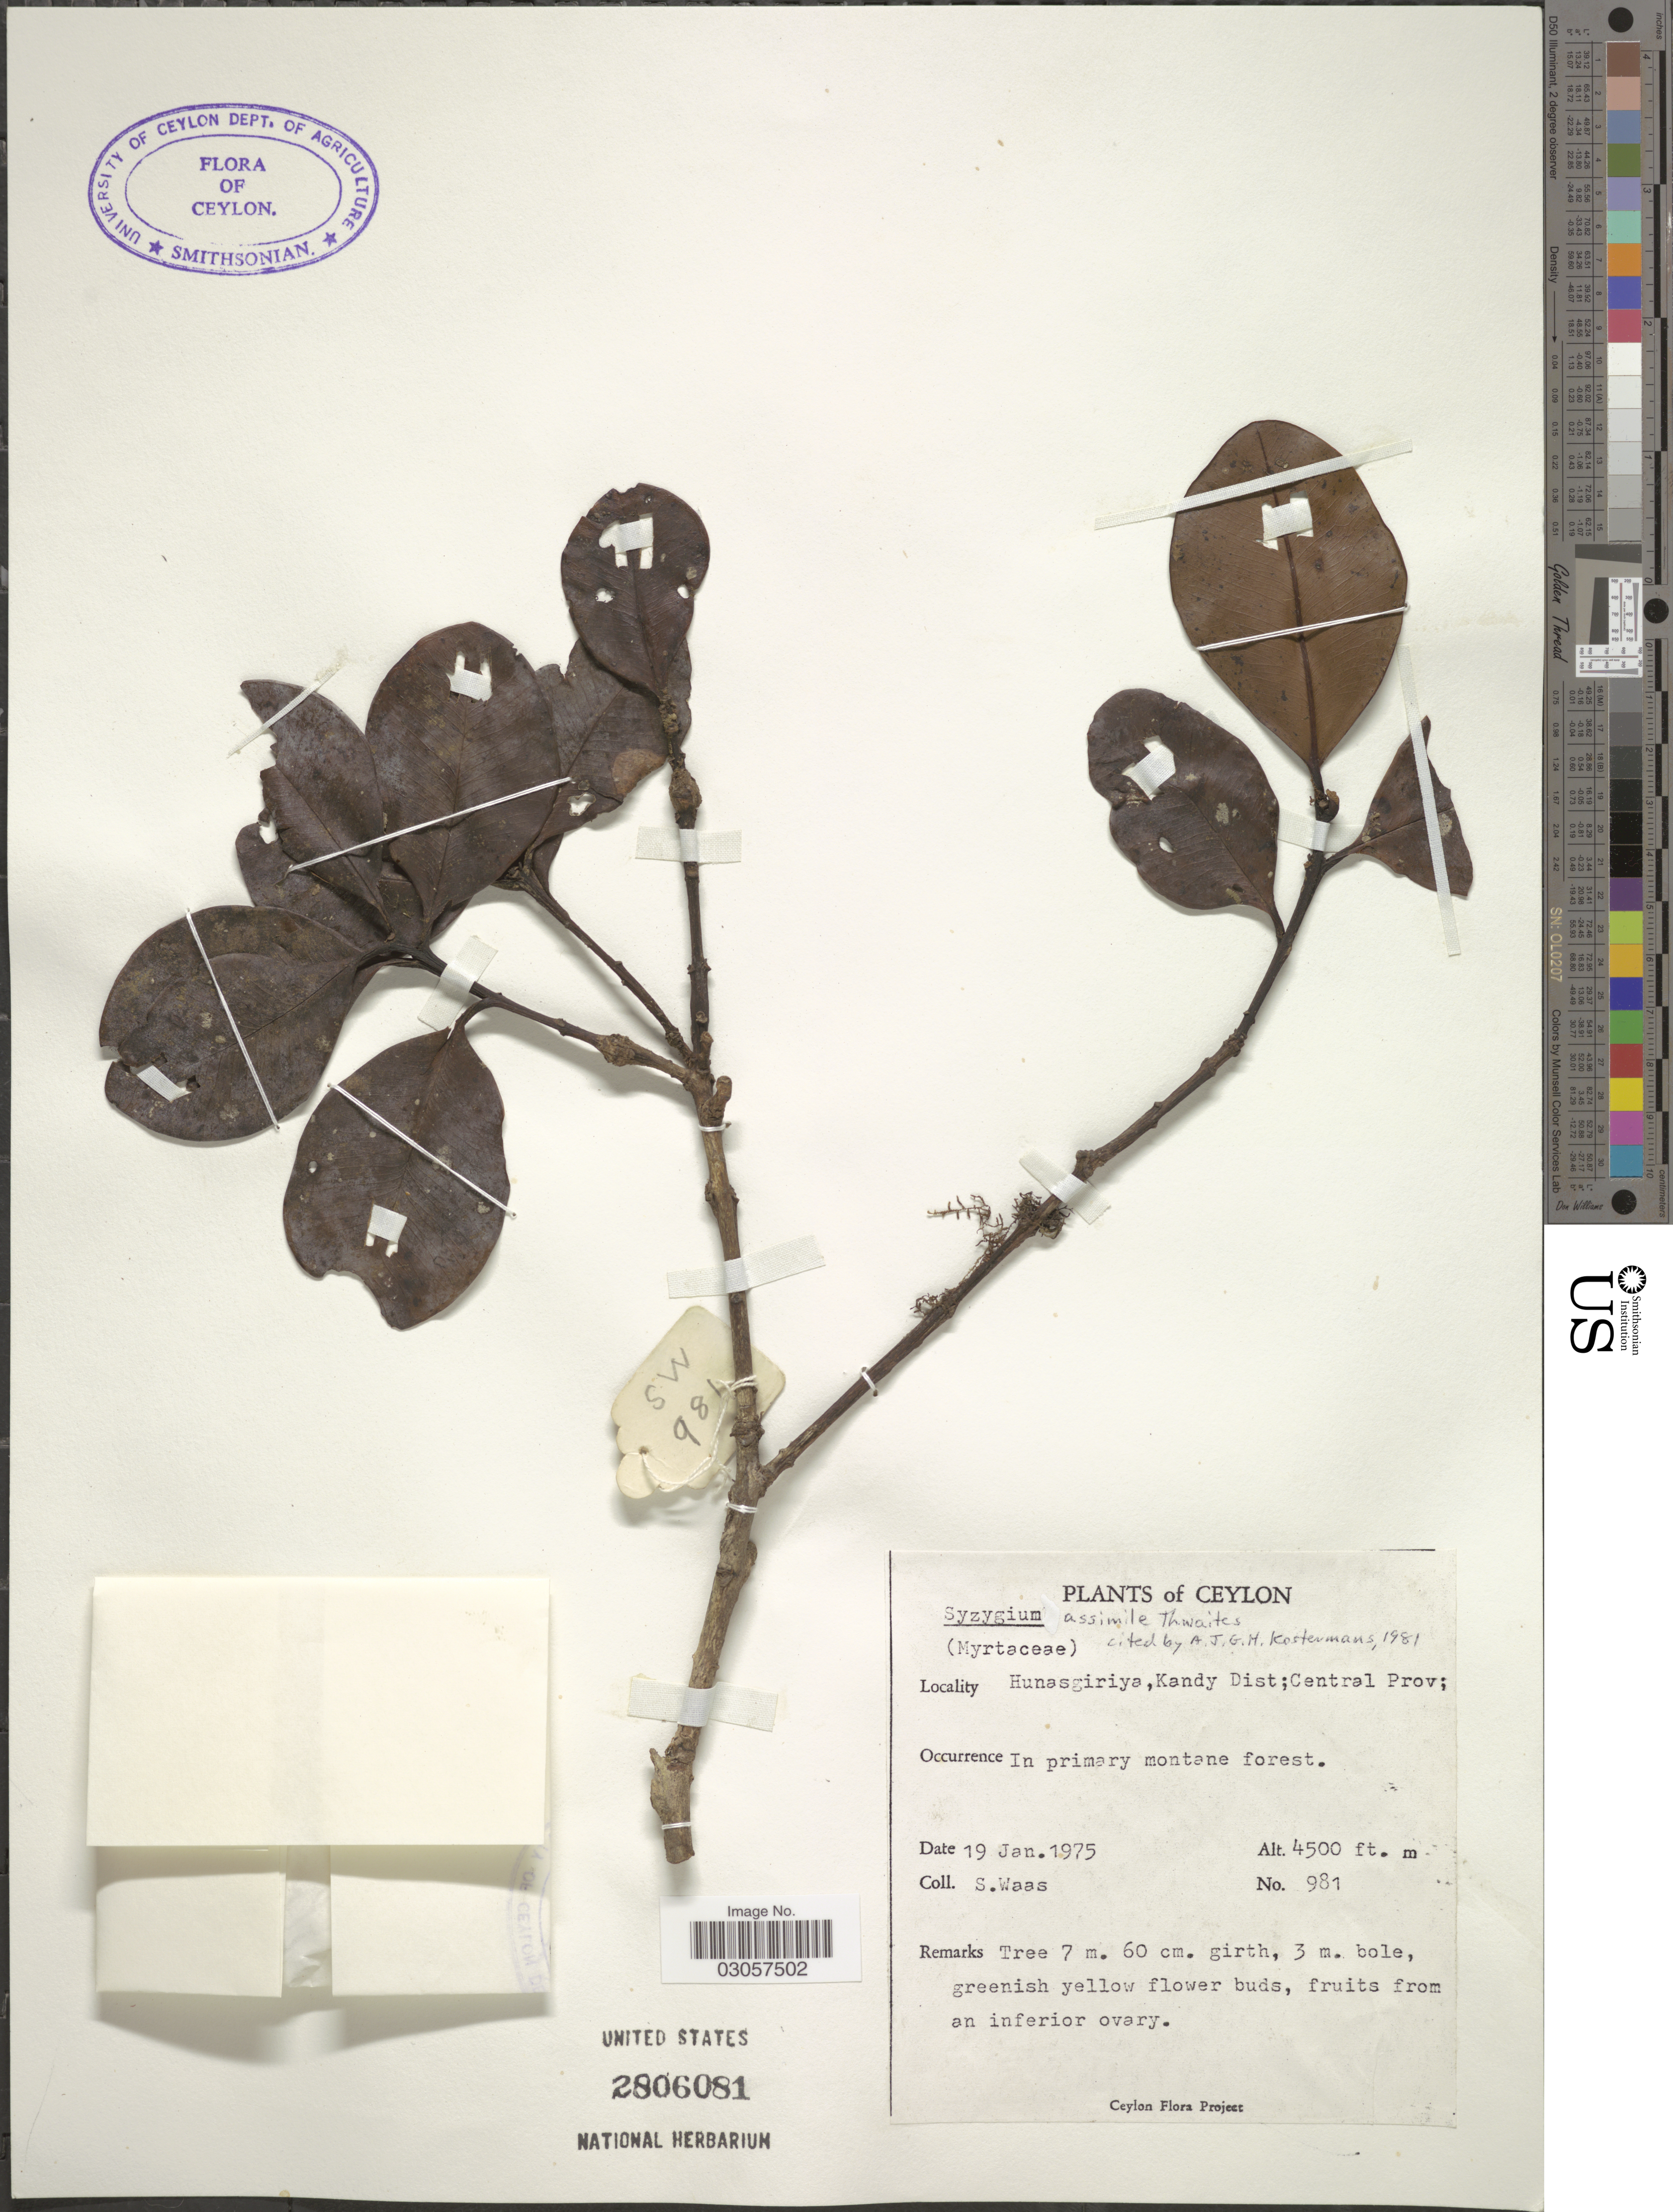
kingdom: Plantae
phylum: Tracheophyta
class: Magnoliopsida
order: Myrtales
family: Myrtaceae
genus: Syzygium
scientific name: Syzygium assimile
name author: Thwaites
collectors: S. Waas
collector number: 981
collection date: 1975-01-19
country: Sri Lanka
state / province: Central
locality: Ceylon, Hunasgiriya, Kandy District; Central Prov.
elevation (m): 1372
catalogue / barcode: US 2806081